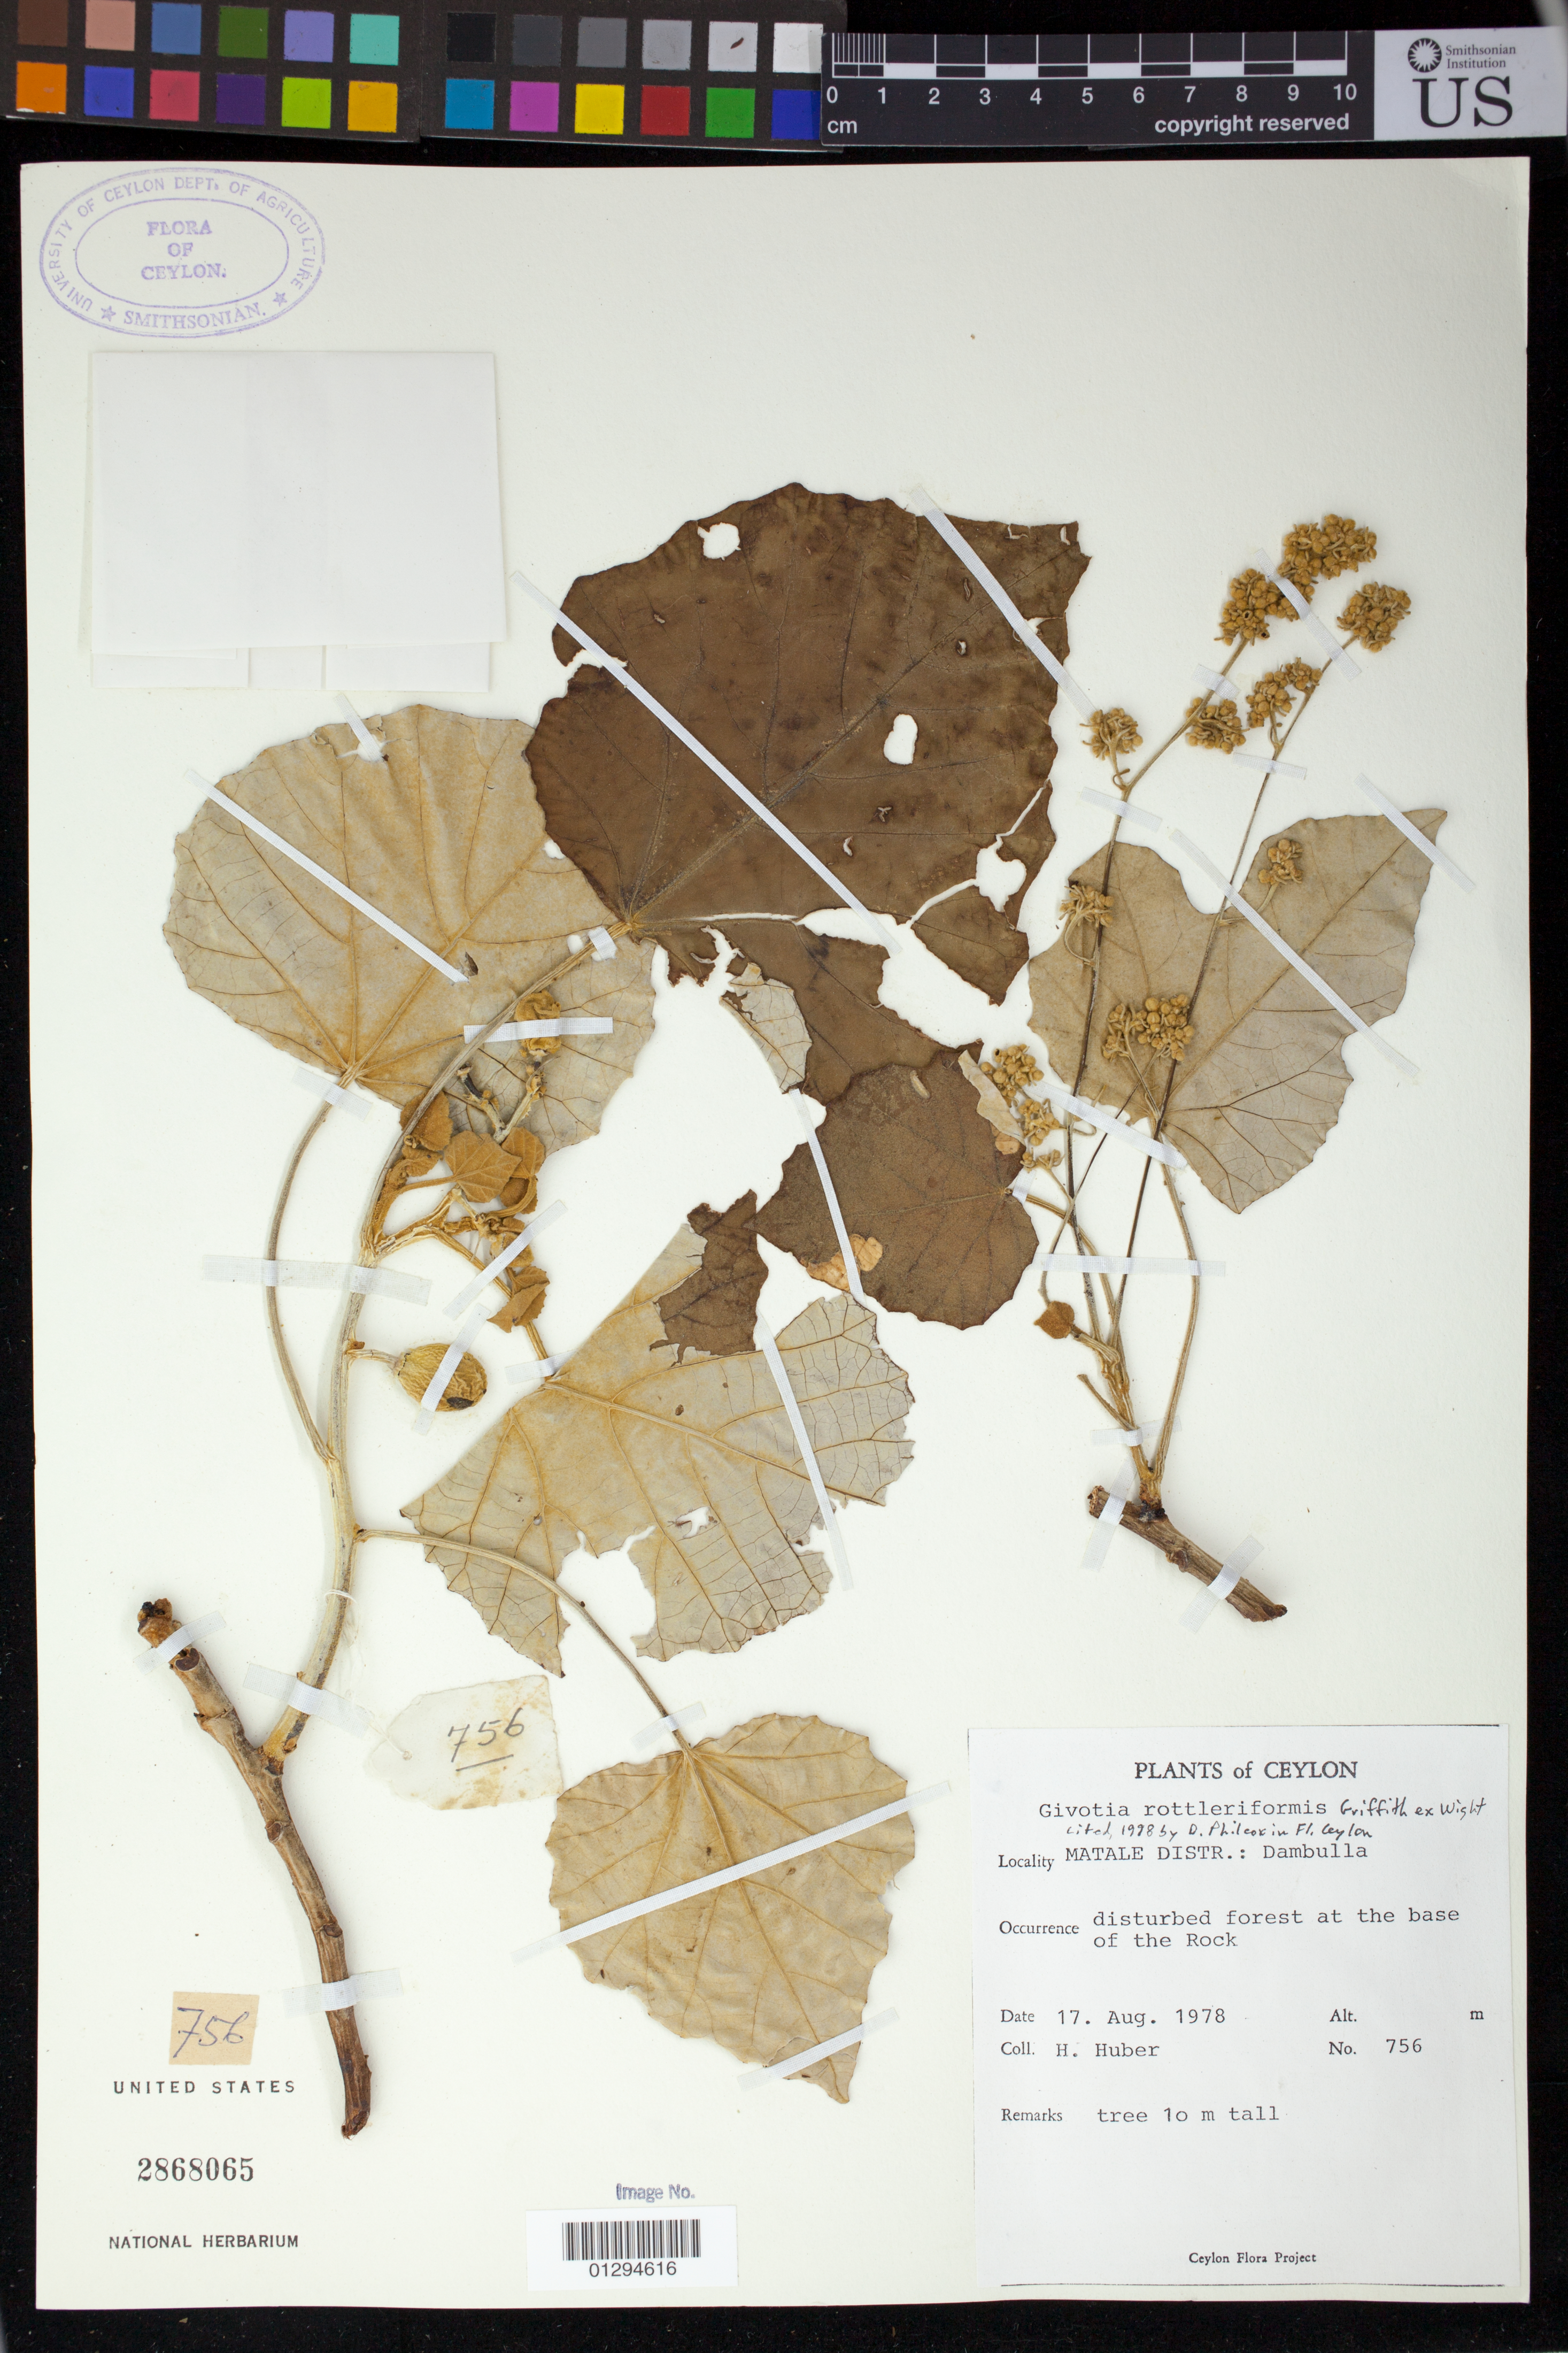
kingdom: Plantae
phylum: Tracheophyta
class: Magnoliopsida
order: Malpighiales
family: Euphorbiaceae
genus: Givotia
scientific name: Givotia rottleriformis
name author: Griff. ex Wight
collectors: H. Huber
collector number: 756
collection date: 1978-08-17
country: Sri Lanka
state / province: Central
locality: Matale Distr.: Dambulla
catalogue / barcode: US 2868065